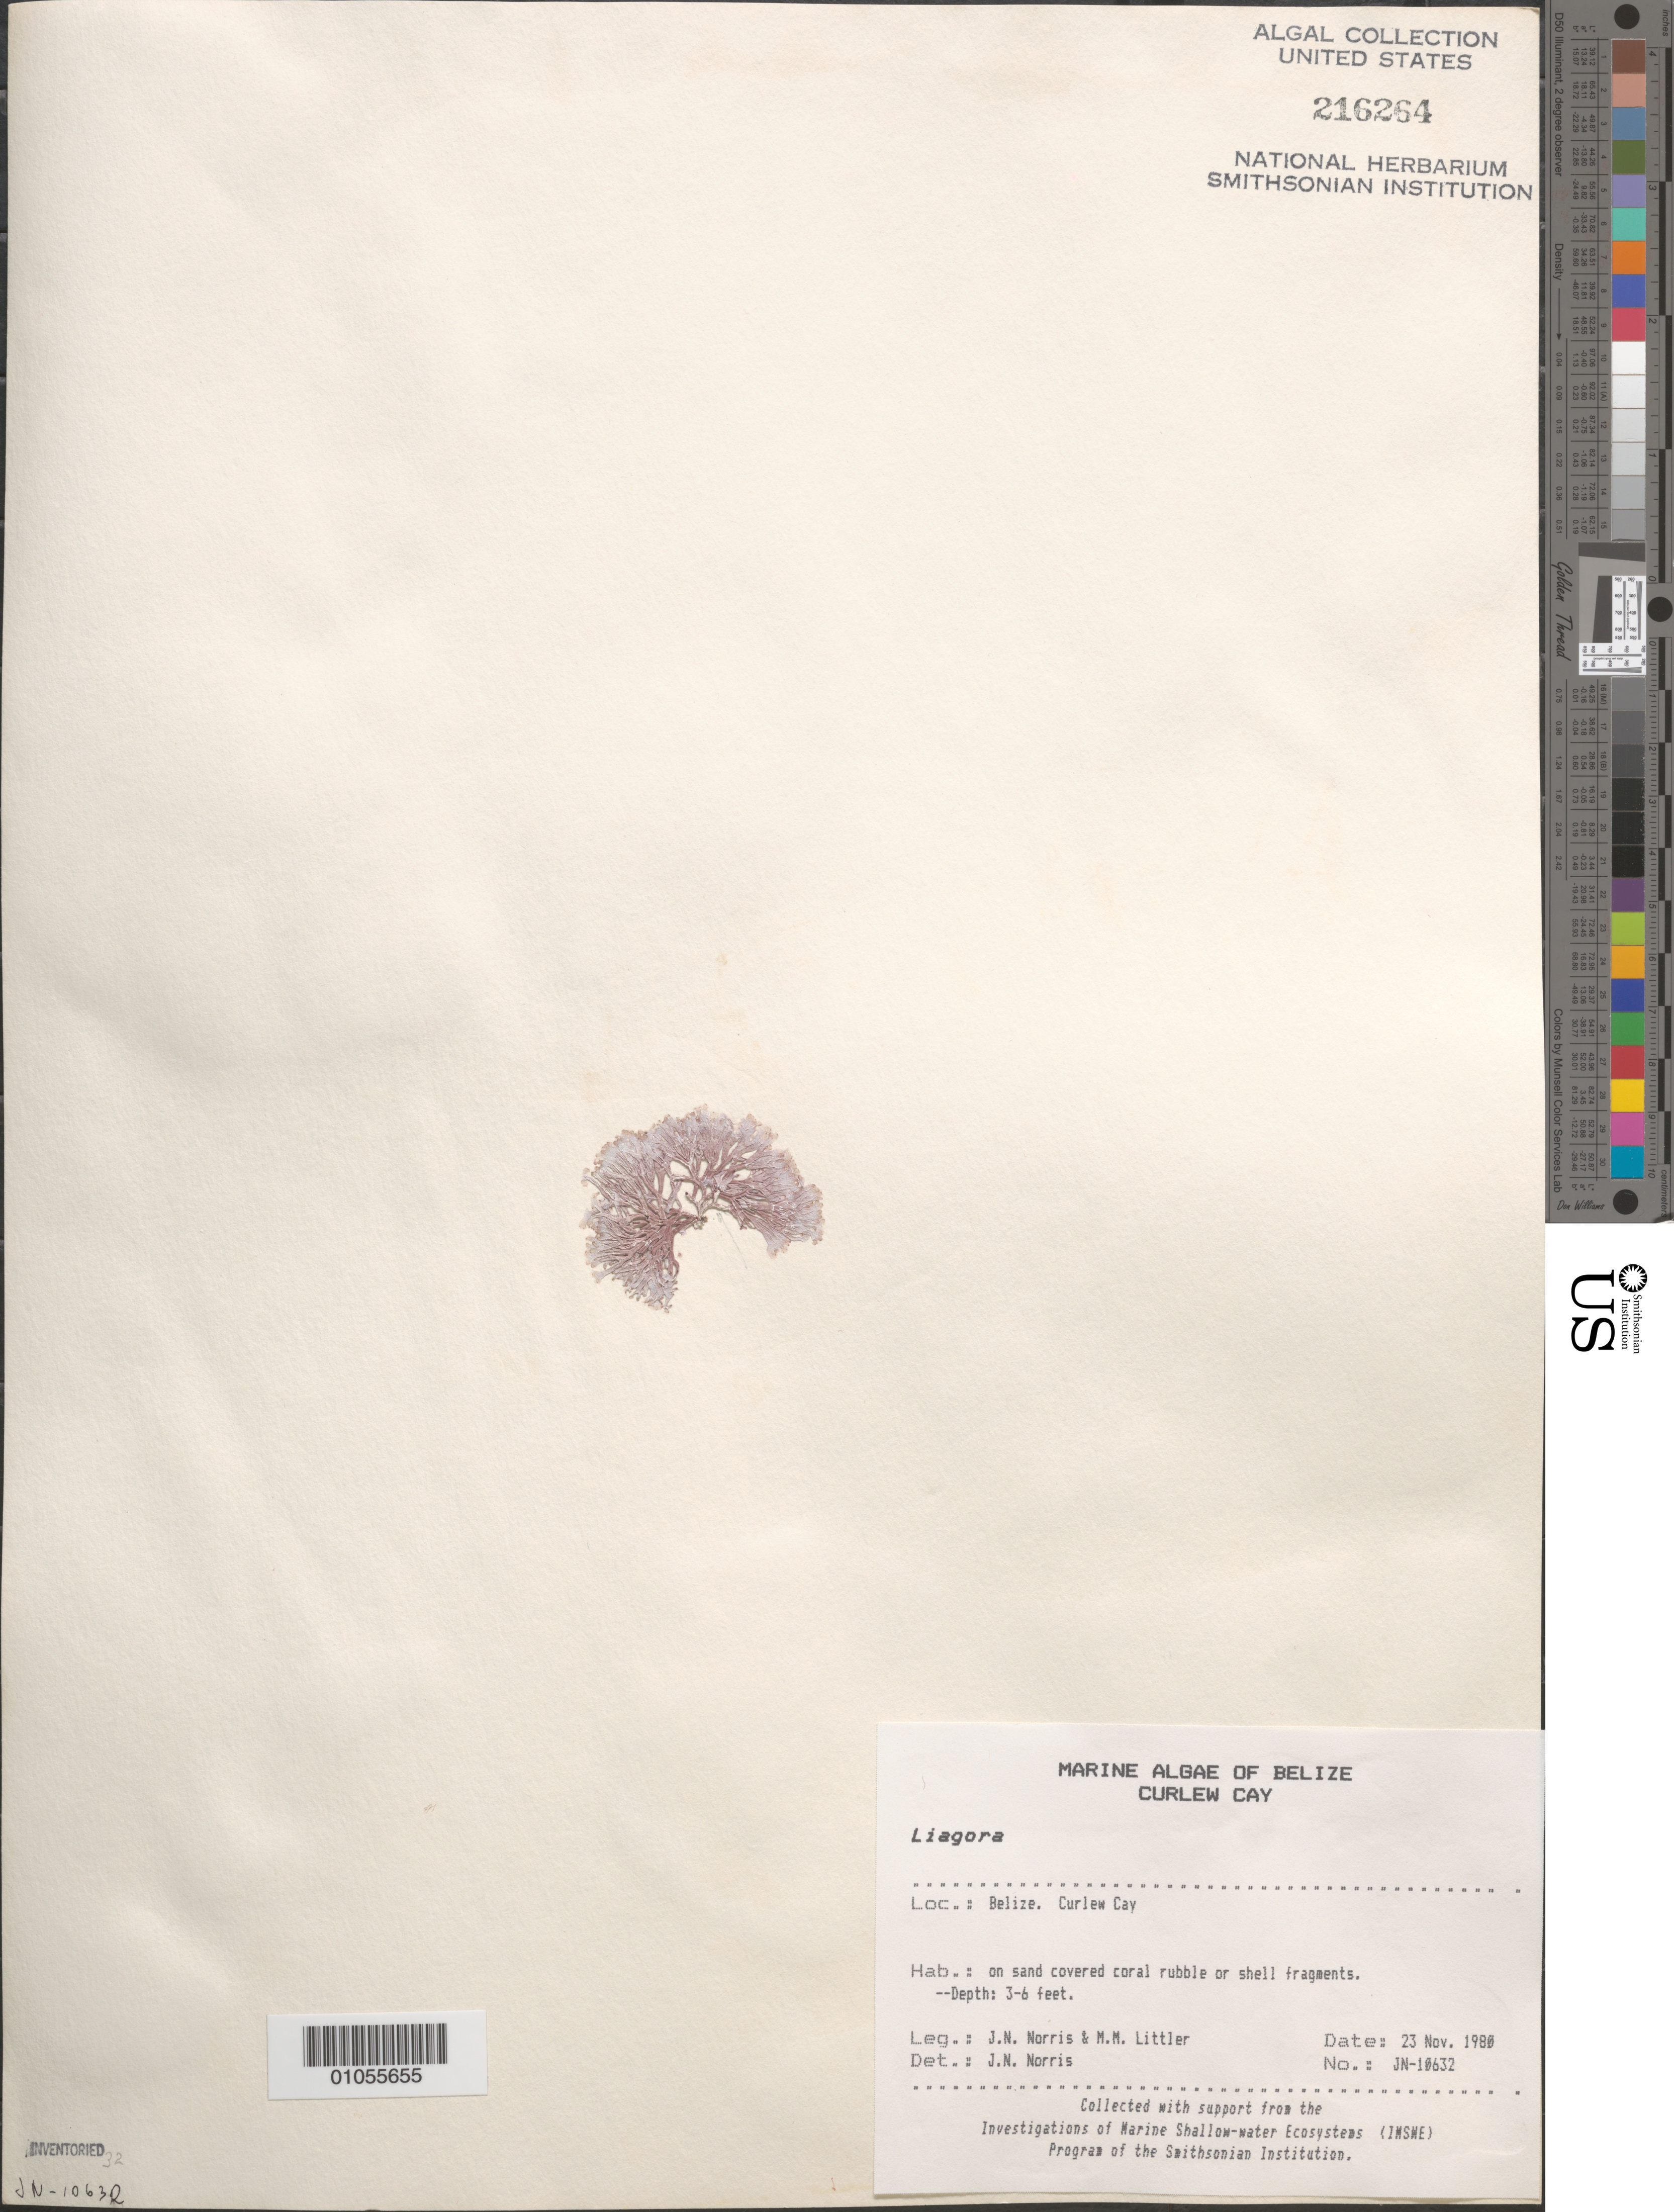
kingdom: Plantae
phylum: Rhodophyta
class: Florideophyceae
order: Nemaliales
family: Liagoraceae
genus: Liagora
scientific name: Liagora sp.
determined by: Norris, James N.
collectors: J. N. Norris & M. M. Littler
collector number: JN-10632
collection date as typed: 23 Nov 1980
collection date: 1980-11-23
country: Belize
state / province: Stann Creek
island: Curlew Cay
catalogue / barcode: US 216264